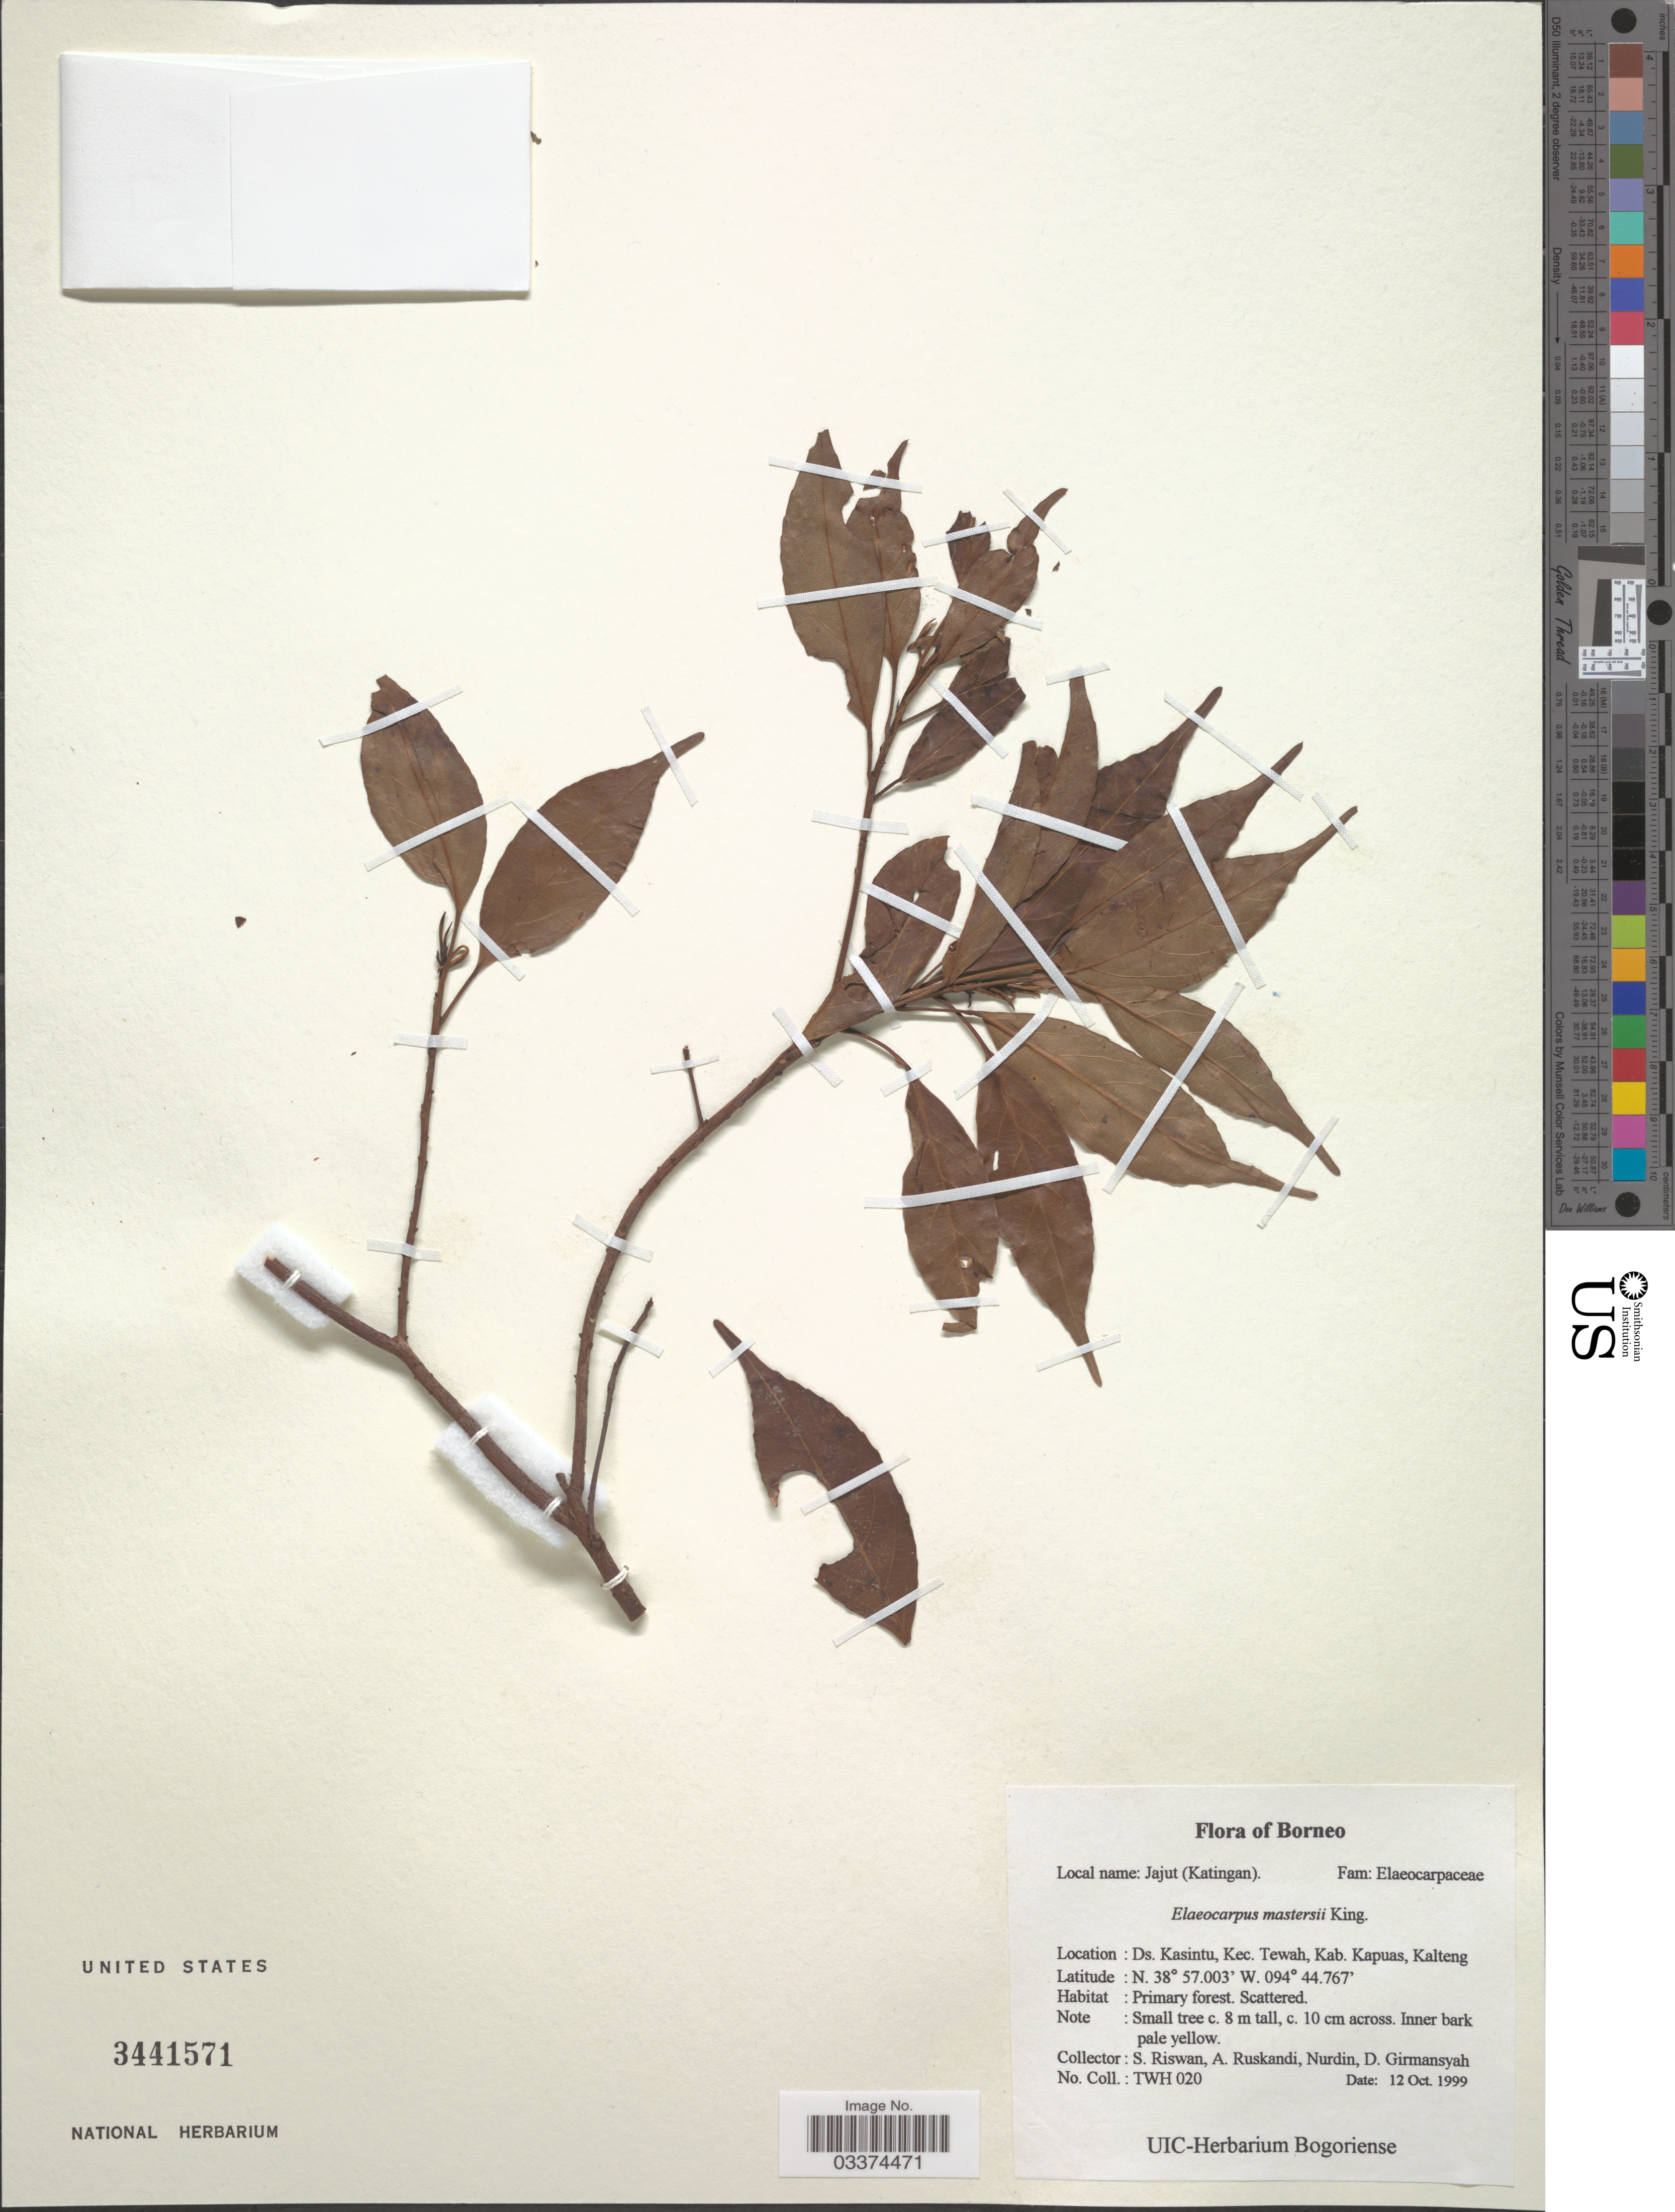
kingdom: Plantae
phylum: Tracheophyta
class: Magnoliopsida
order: Oxalidales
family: Elaeocarpaceae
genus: Elaeocarpus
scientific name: Elaeocarpus mastersii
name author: King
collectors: S. Riswan, A. Ruskandi, Nurdin, D. & D. Girmansyah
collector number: TWH020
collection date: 1999-10-12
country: Indonesia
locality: Borneo, Ds. Kasintu, Kec. Tewah, Kab. Kapuas, Kalteng.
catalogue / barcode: US 3441571